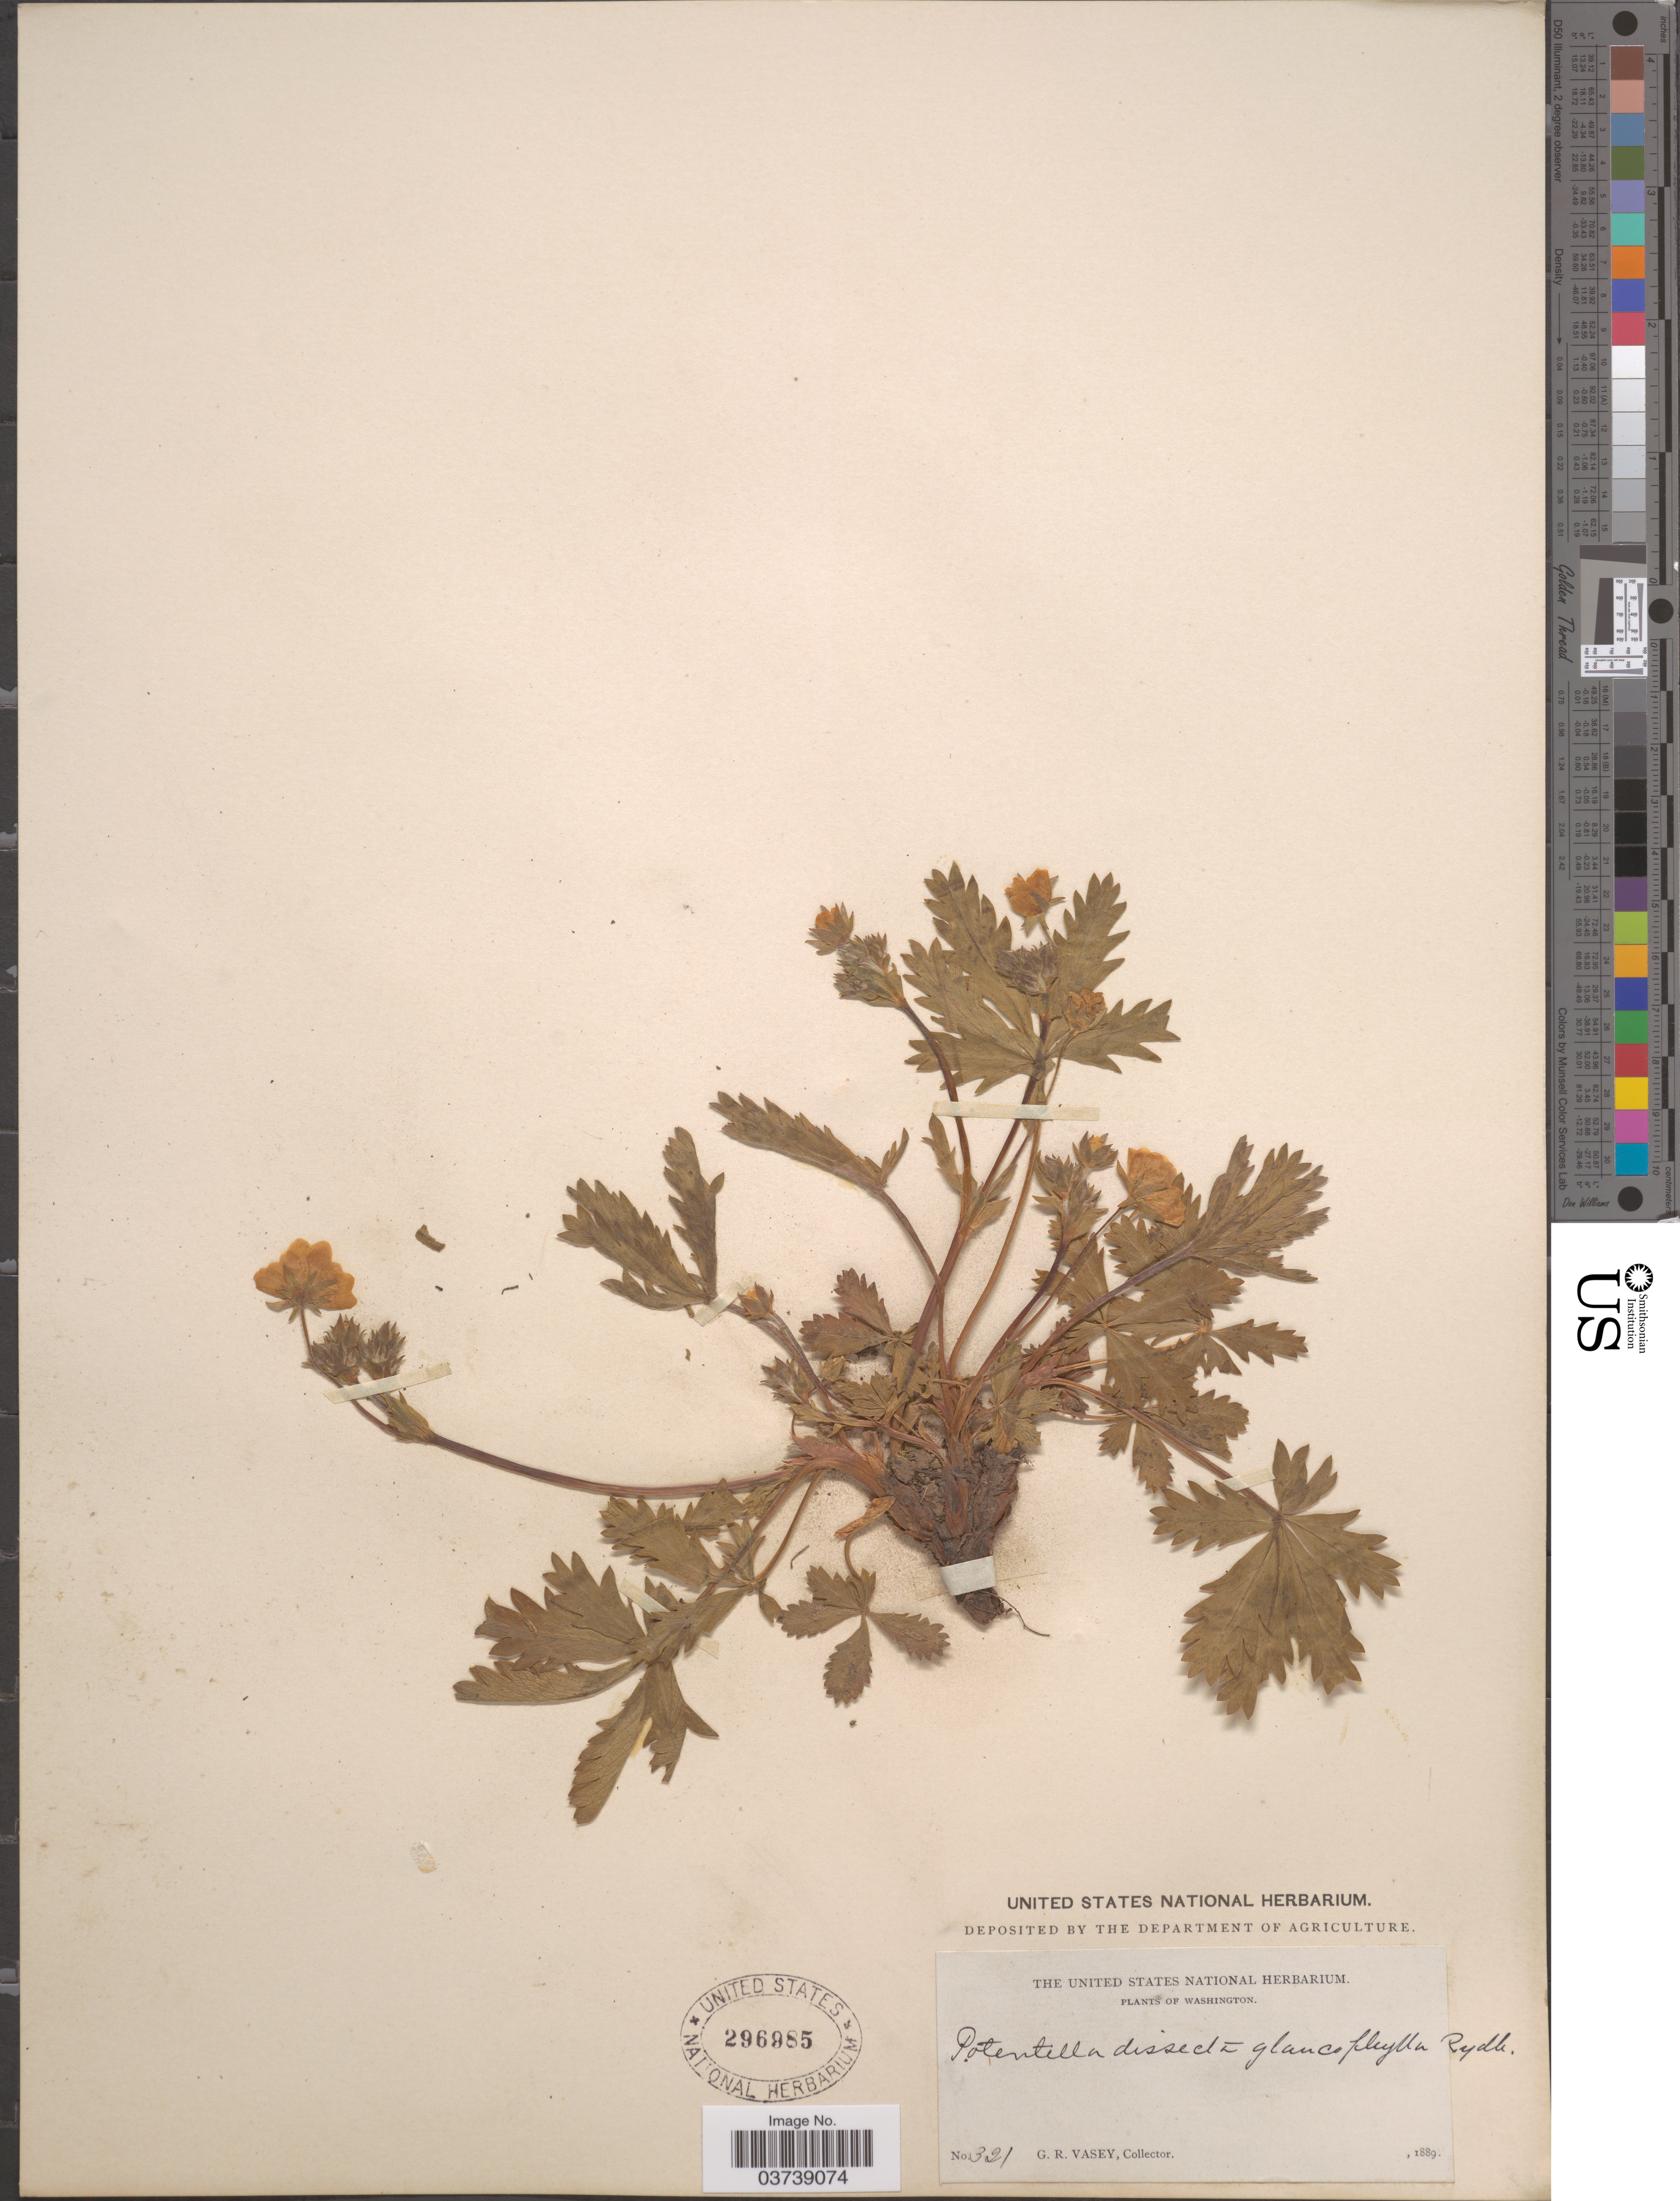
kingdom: Plantae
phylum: Tracheophyta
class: Magnoliopsida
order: Rosales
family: Rosaceae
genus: Potentilla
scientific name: Potentilla diversifolia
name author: Lehm.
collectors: G. R. Vasey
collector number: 321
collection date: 1889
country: United States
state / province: Washington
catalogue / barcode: US 296985